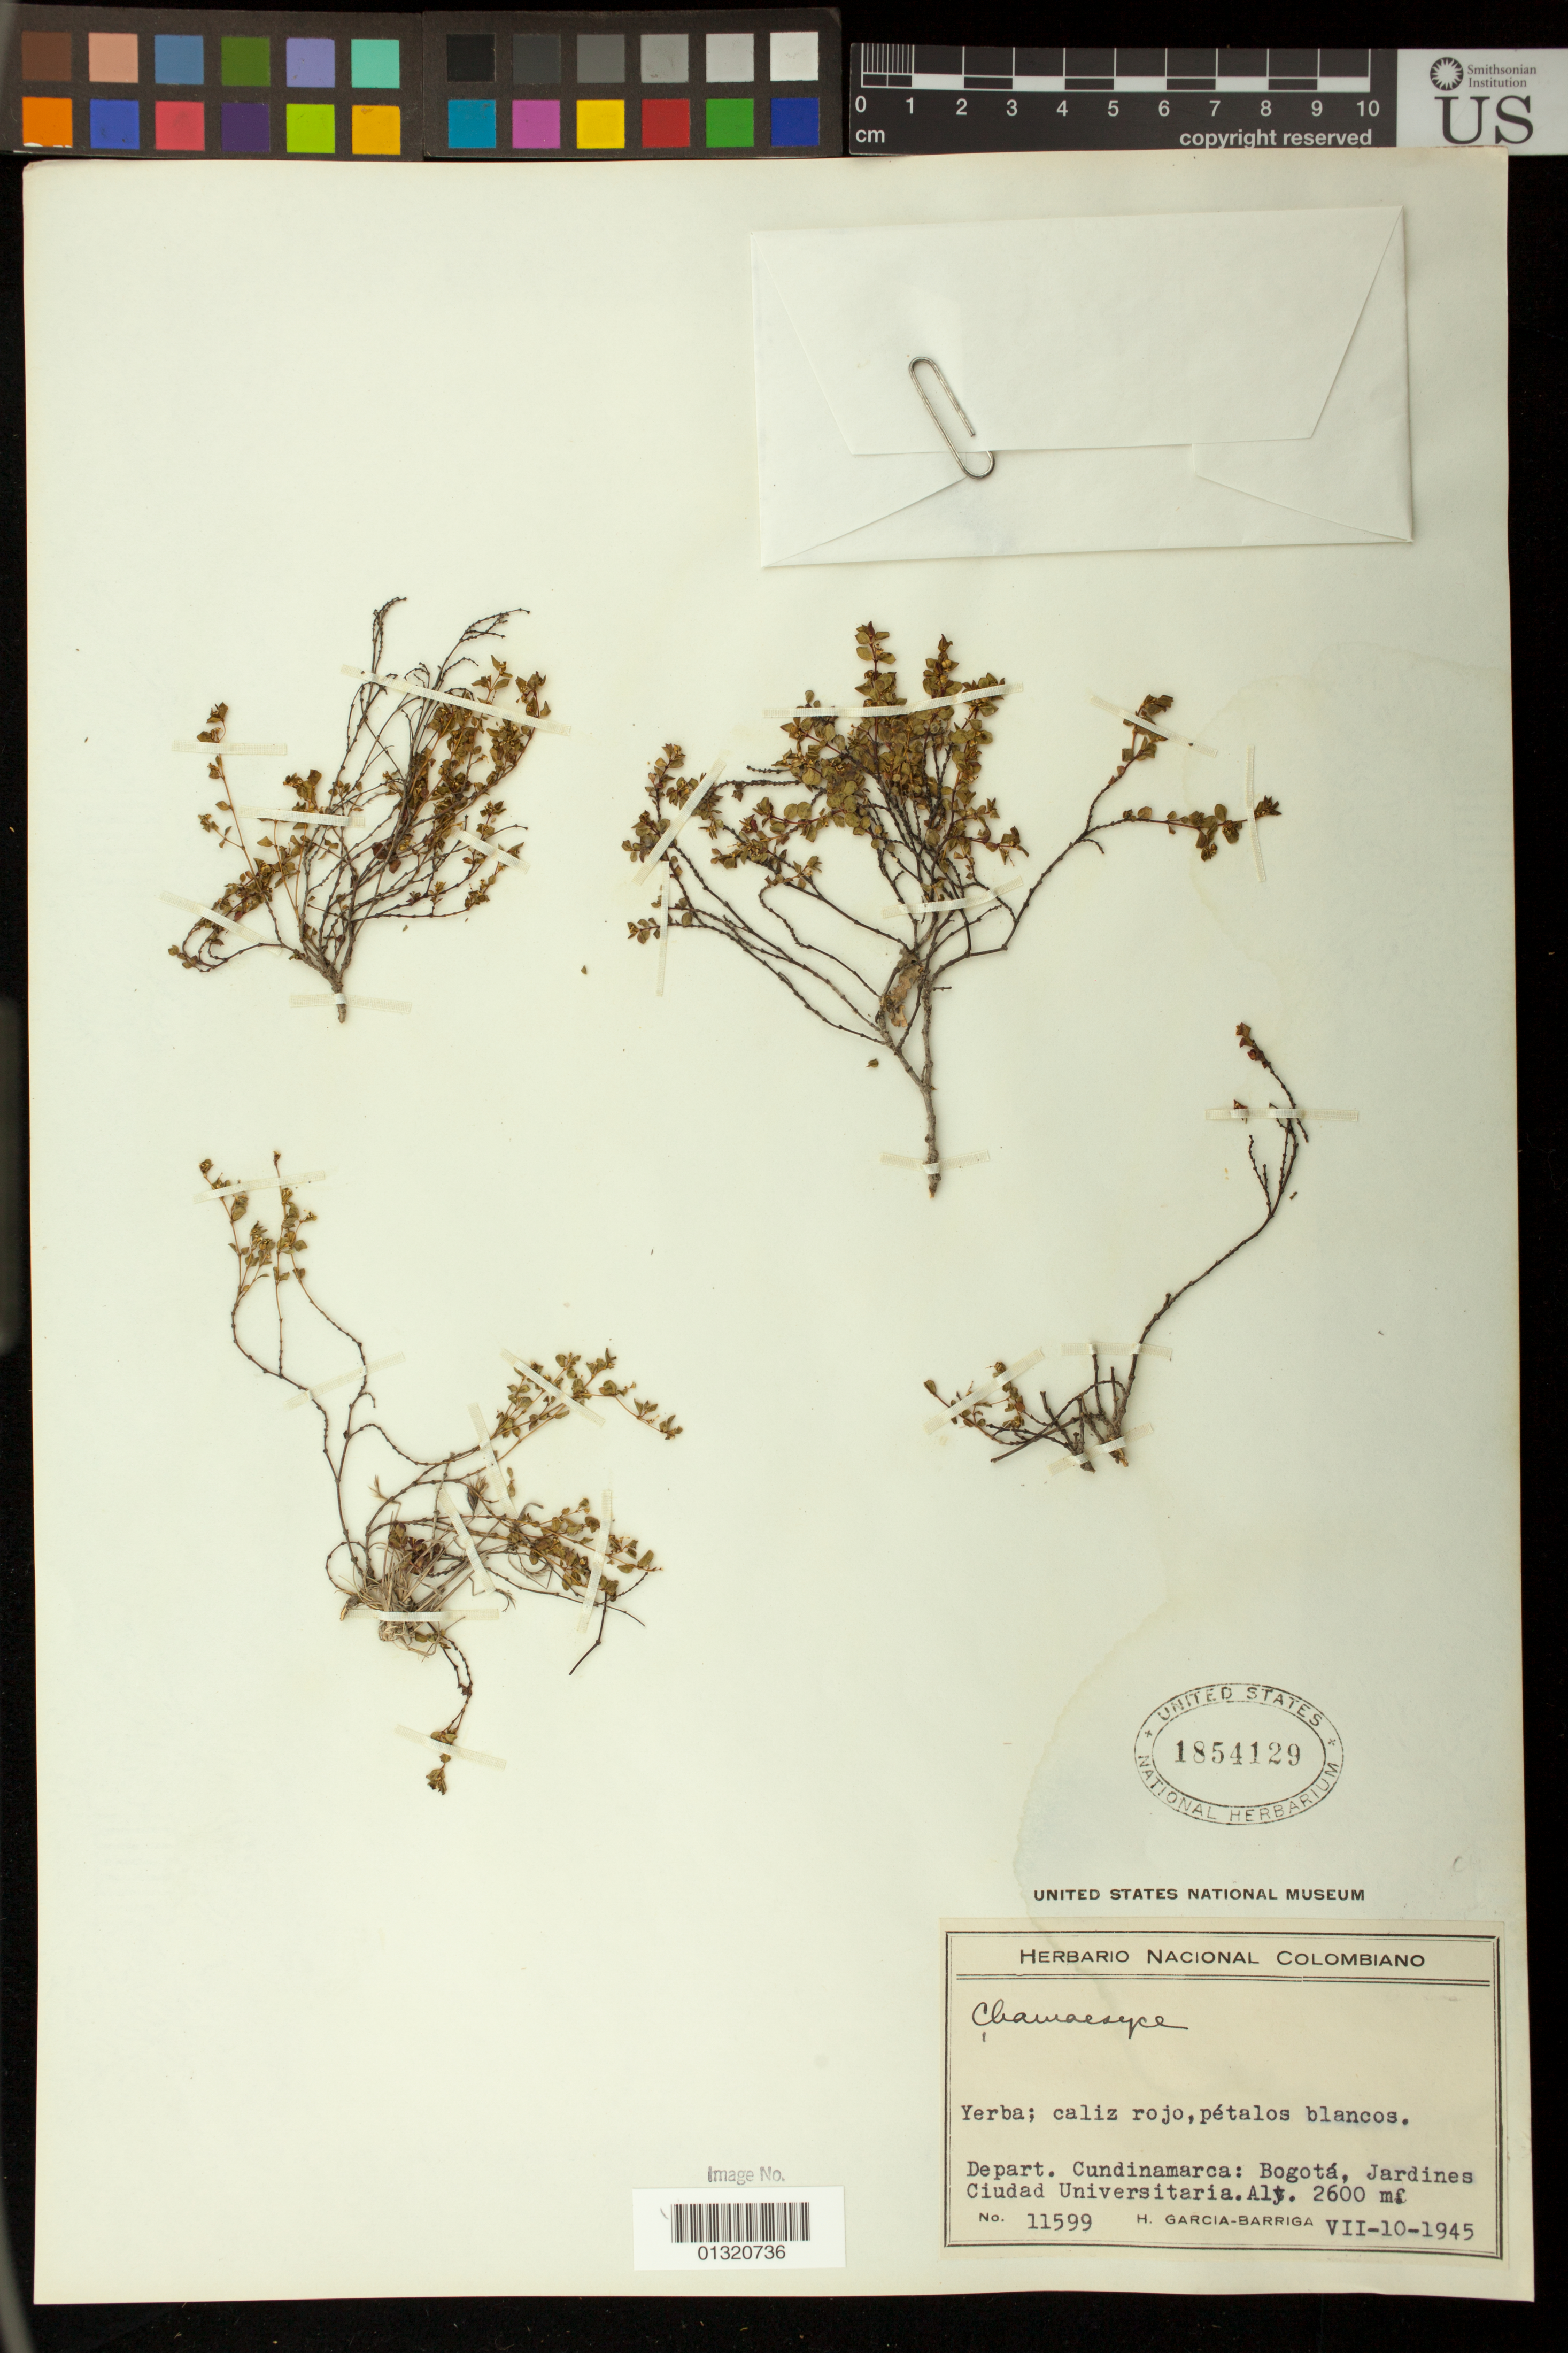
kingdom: Plantae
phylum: Tracheophyta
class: Magnoliopsida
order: Malpighiales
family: Euphorbiaceae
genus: Euphorbia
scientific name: Euphorbia sp.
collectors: H. García Barriga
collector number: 11599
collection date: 1945-07-10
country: Colombia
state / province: Cundinamarca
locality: Bogota, Jardines Cuidad Universitaria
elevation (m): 2600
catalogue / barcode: US 1854129